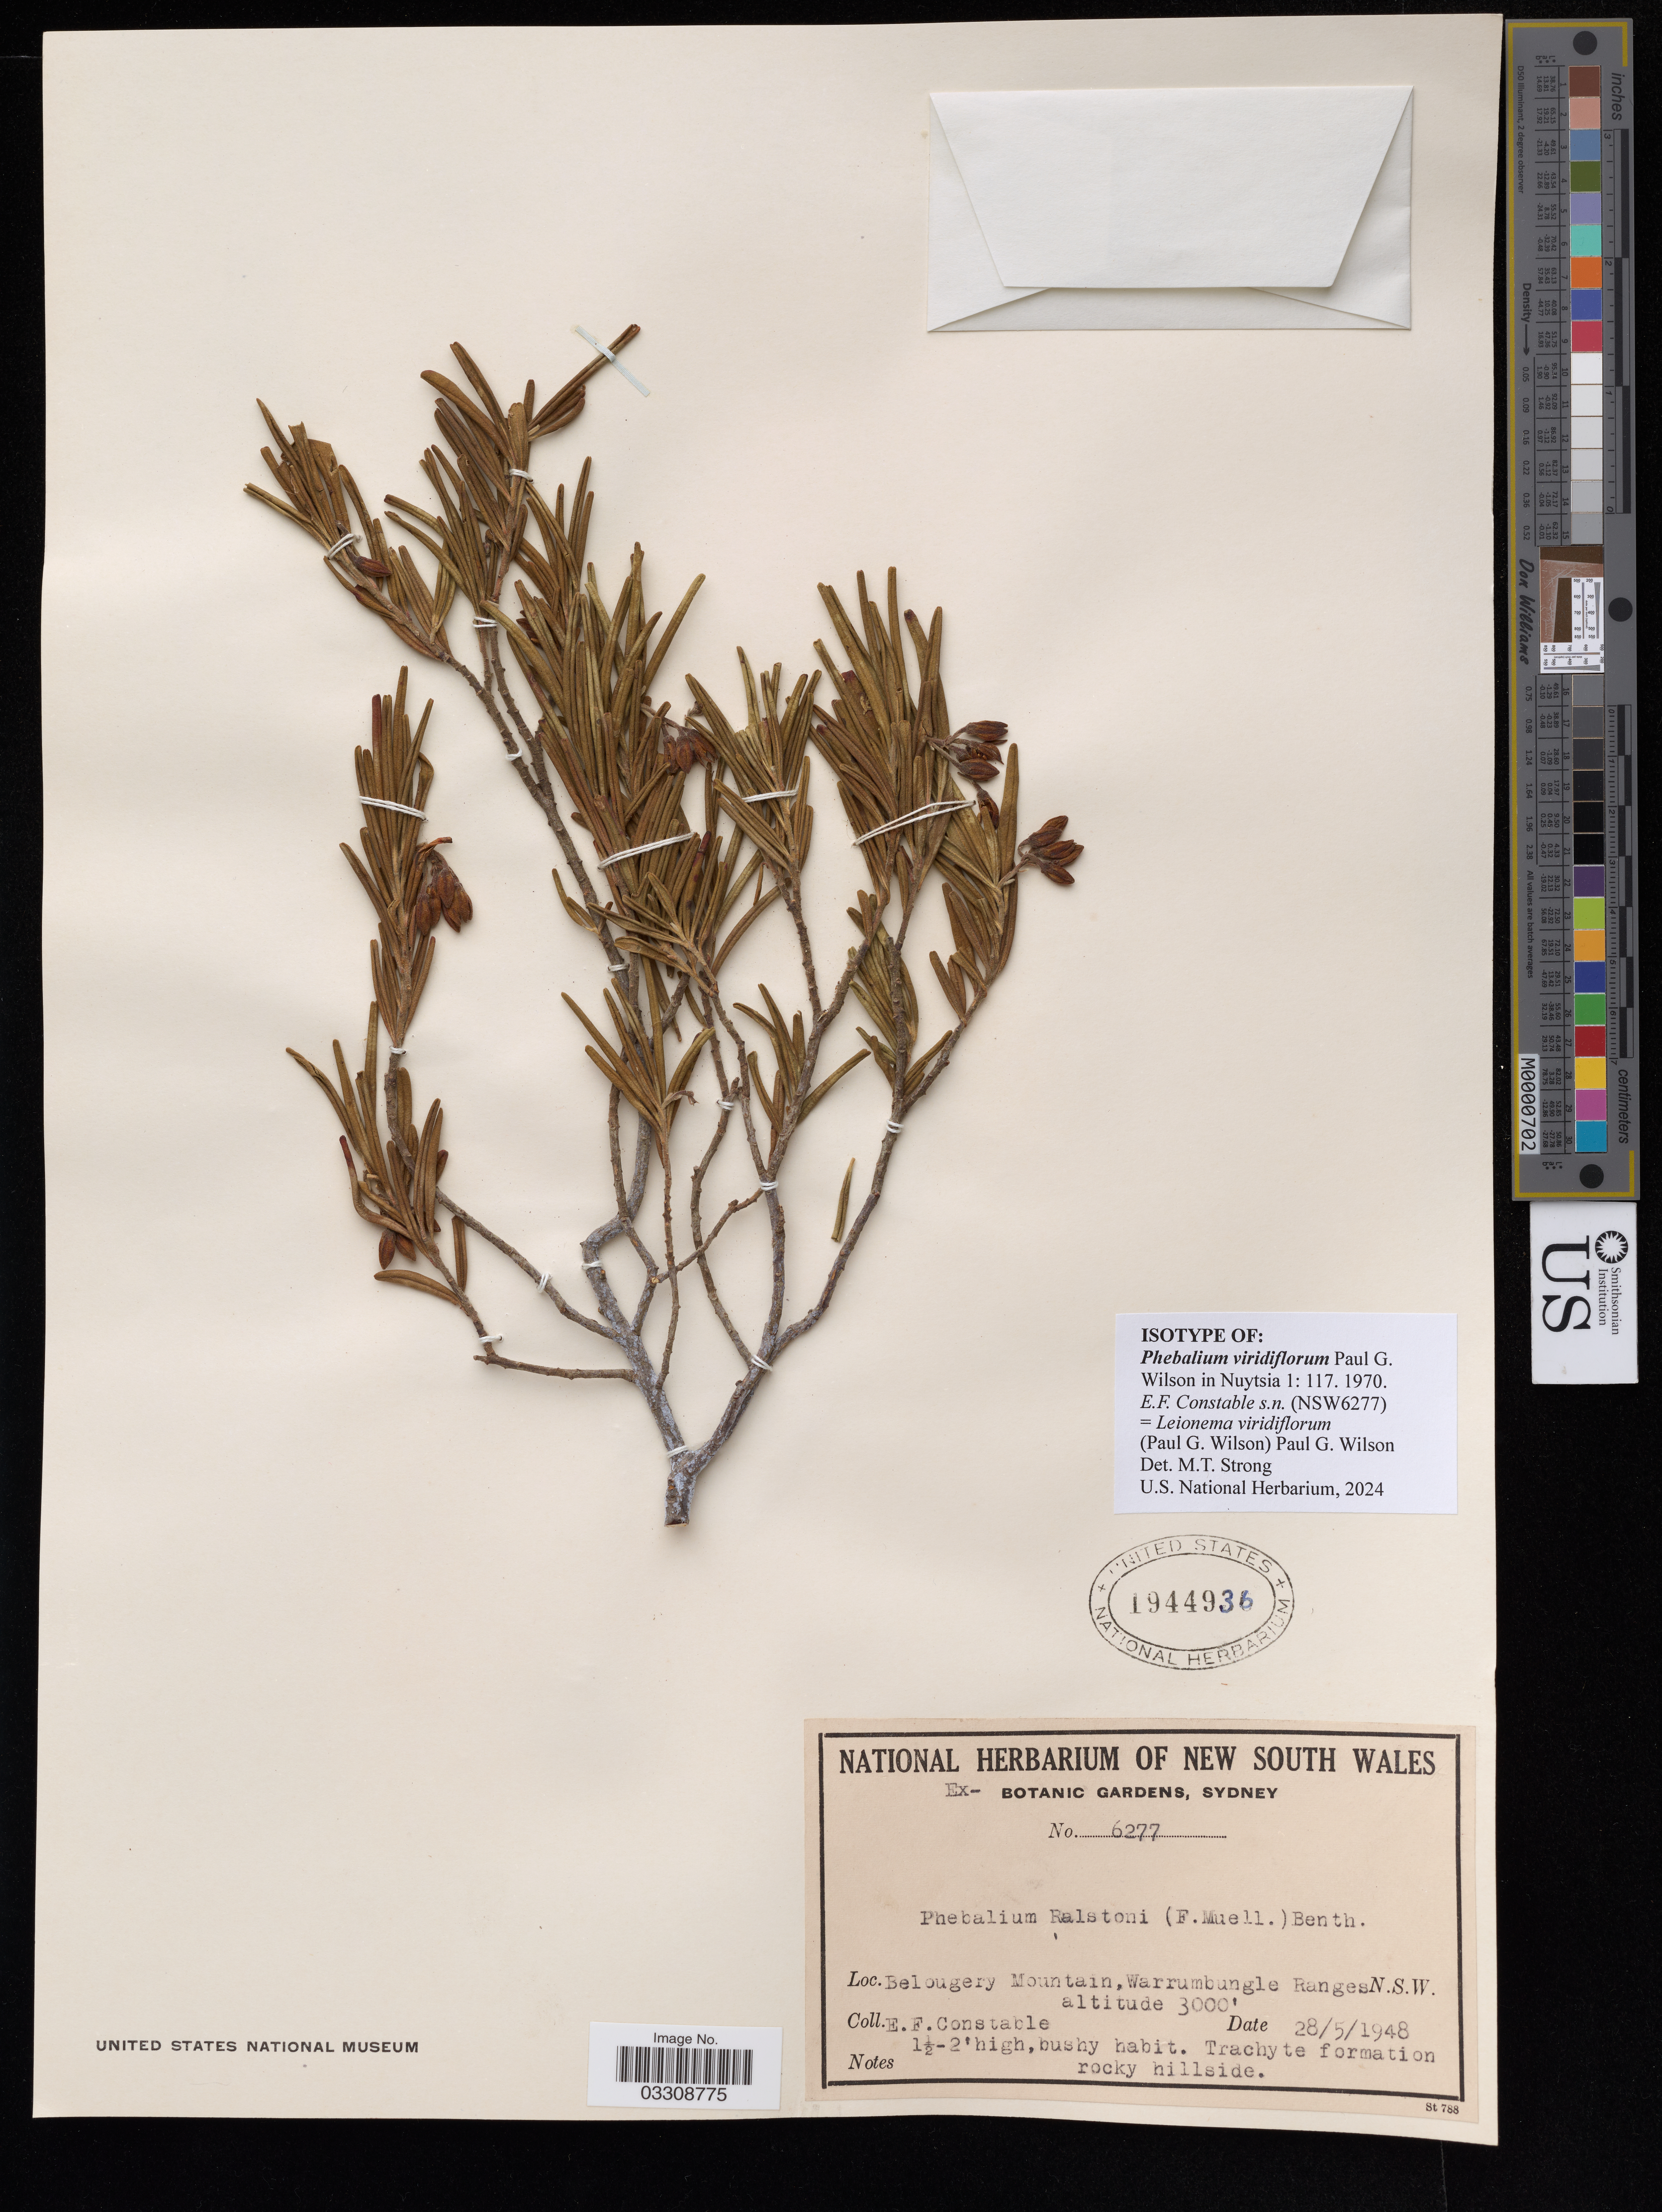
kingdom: Plantae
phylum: Tracheophyta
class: Magnoliopsida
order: Sapindales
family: Rutaceae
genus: Phebalium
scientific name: Phebalium viridiflorum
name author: Paul G. Wilson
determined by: Strong, Mark T., (BOT), Smithsonian Institution - National Museum of Natural History (UNITED STATES)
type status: Isotype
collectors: E. F. Constable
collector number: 6277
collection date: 1948-05-28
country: Australia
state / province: New South Wales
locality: Belougery Mountain, Warrumbungle Ranges.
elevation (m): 914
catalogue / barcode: US 1944936